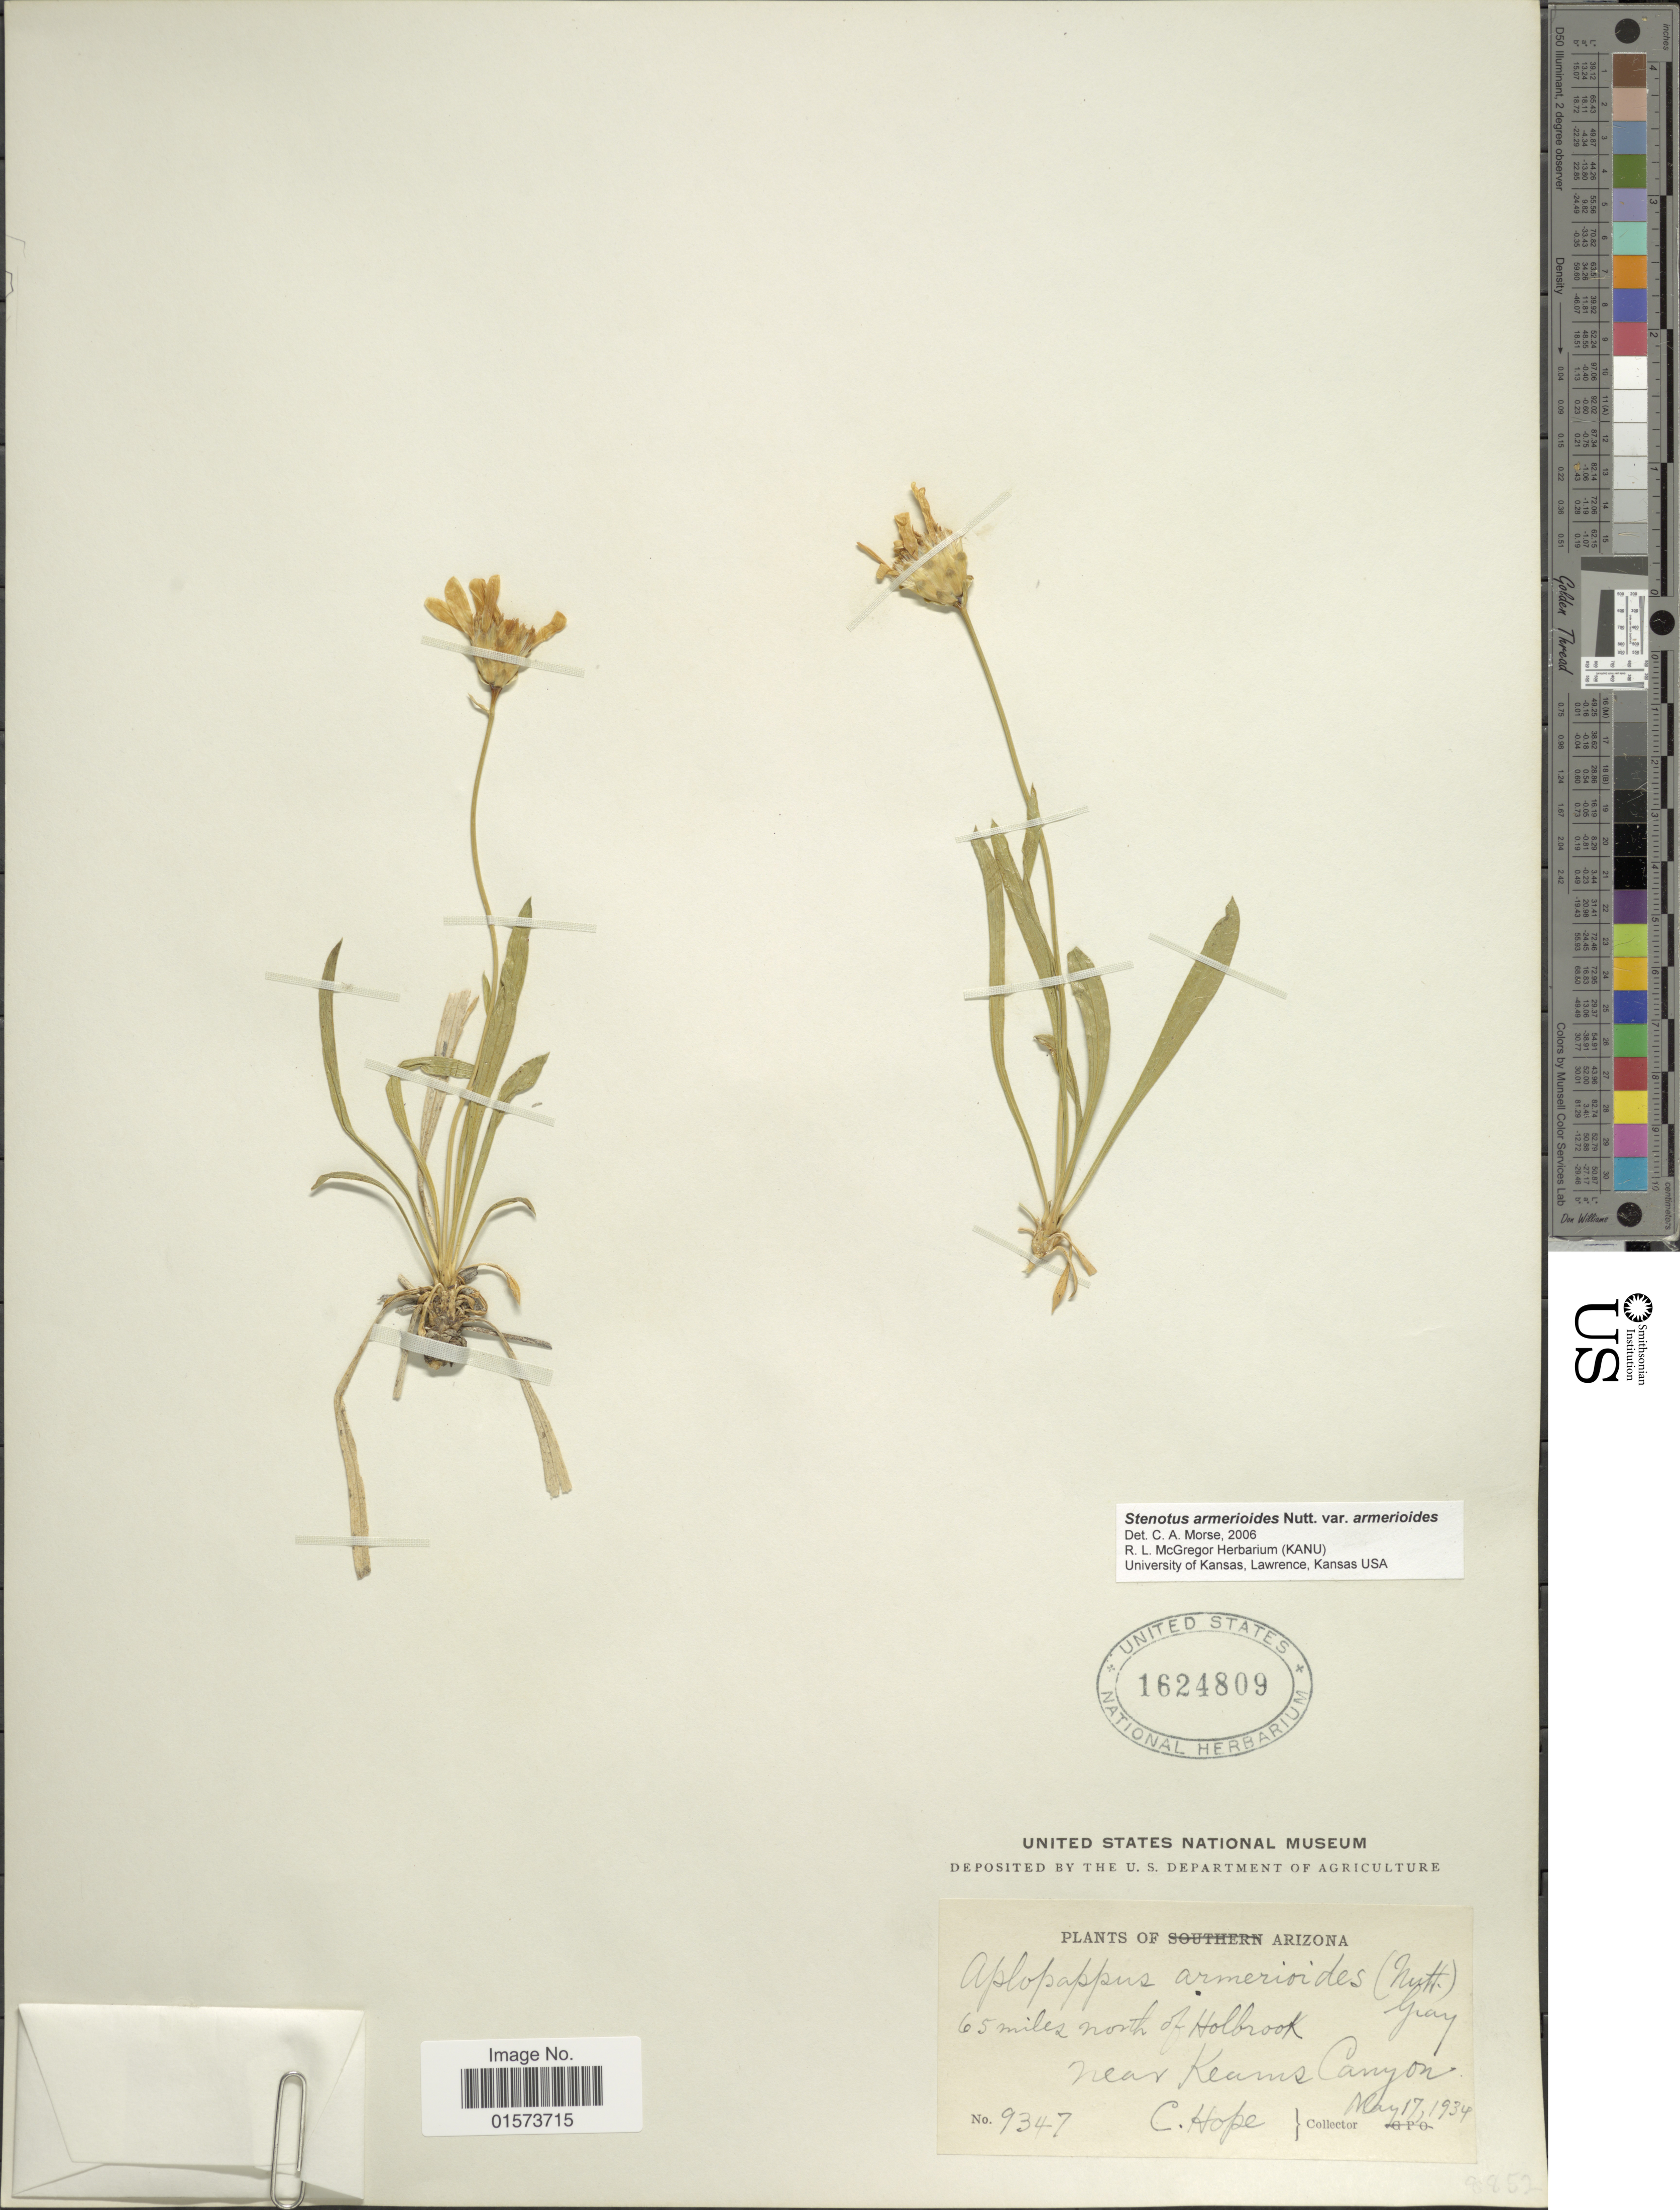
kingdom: Plantae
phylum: Tracheophyta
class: Magnoliopsida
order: Asterales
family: Asteraceae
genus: Stenotus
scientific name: Stenotus armerioides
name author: Nutt.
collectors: C. Hope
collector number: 9347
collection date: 1934-05-17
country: United States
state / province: Arizona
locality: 65 miles north of Holbrook, near Kansas Canyon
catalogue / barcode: US 1624809